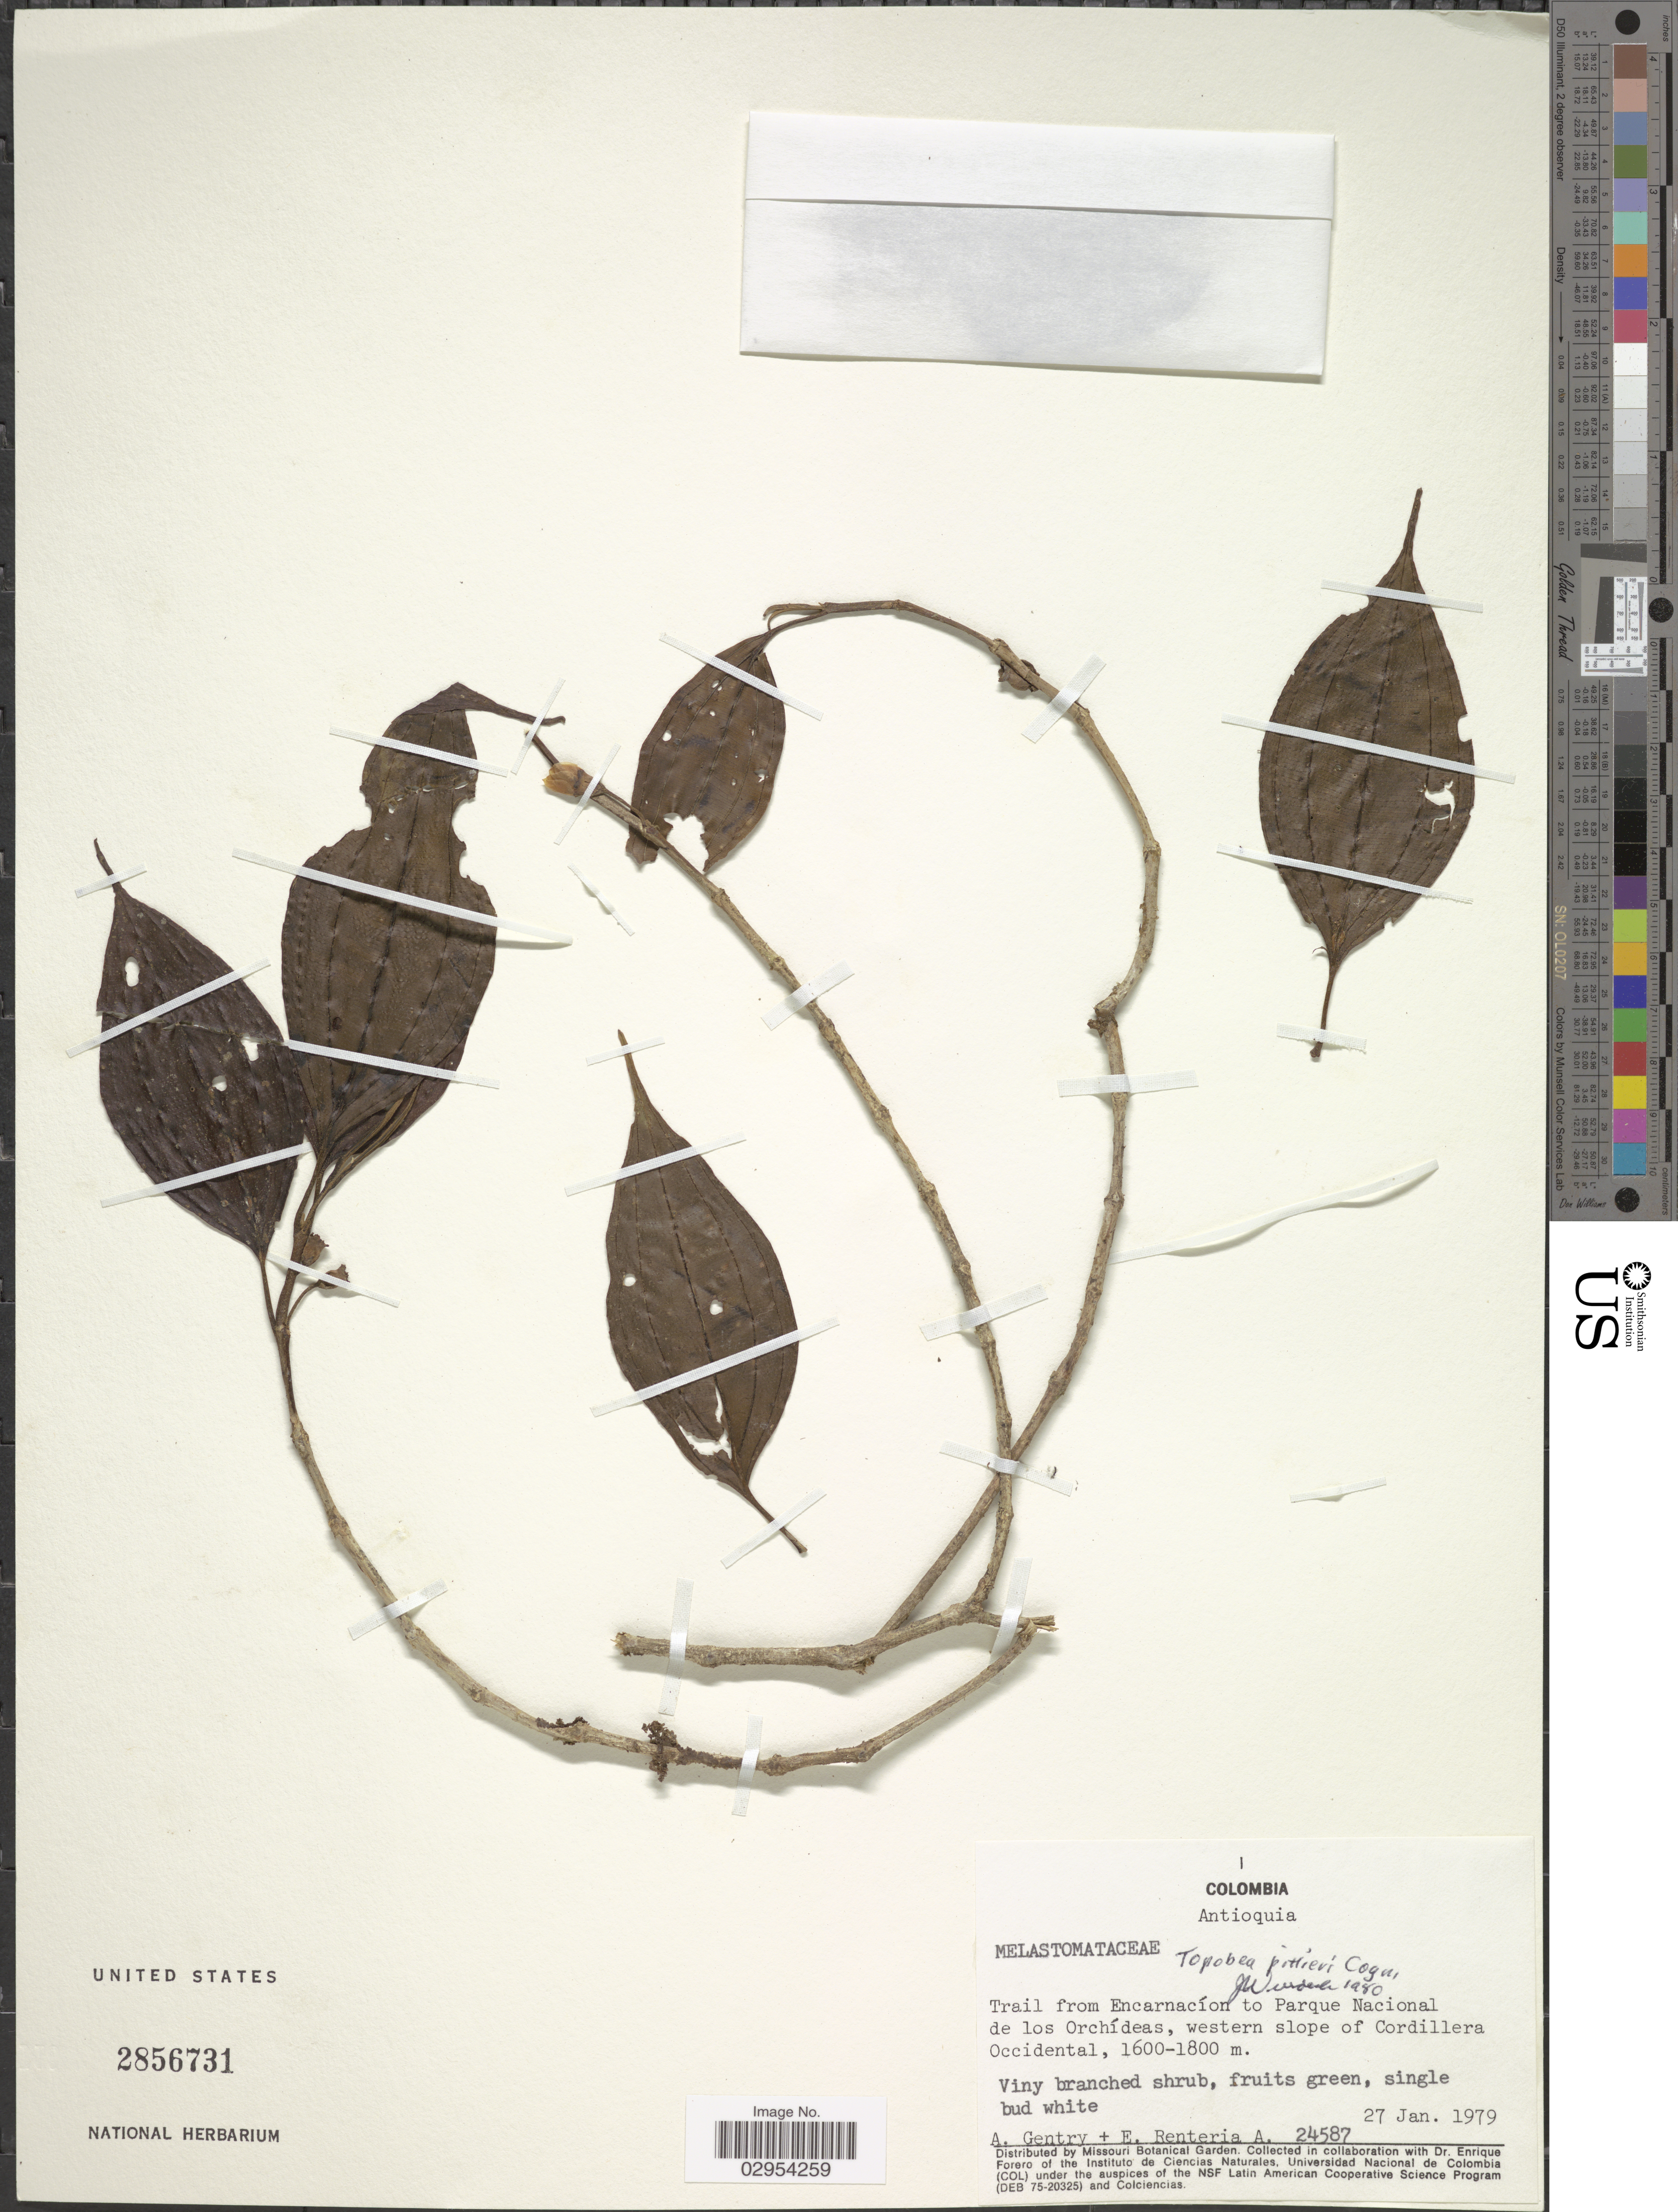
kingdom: Plantae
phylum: Tracheophyta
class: Magnoliopsida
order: Myrtales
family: Melastomataceae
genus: Topobea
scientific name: Topobea pittieri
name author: Cogn.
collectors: A. H. Gentry & E. Renteria A.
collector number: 24587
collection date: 1979-01-27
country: Colombia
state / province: Antioquia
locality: Trail from Encarnacíon to Parque Nacional de los Orchídeas, western slope of Cordillera Occidental.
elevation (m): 1600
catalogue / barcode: US 2856731